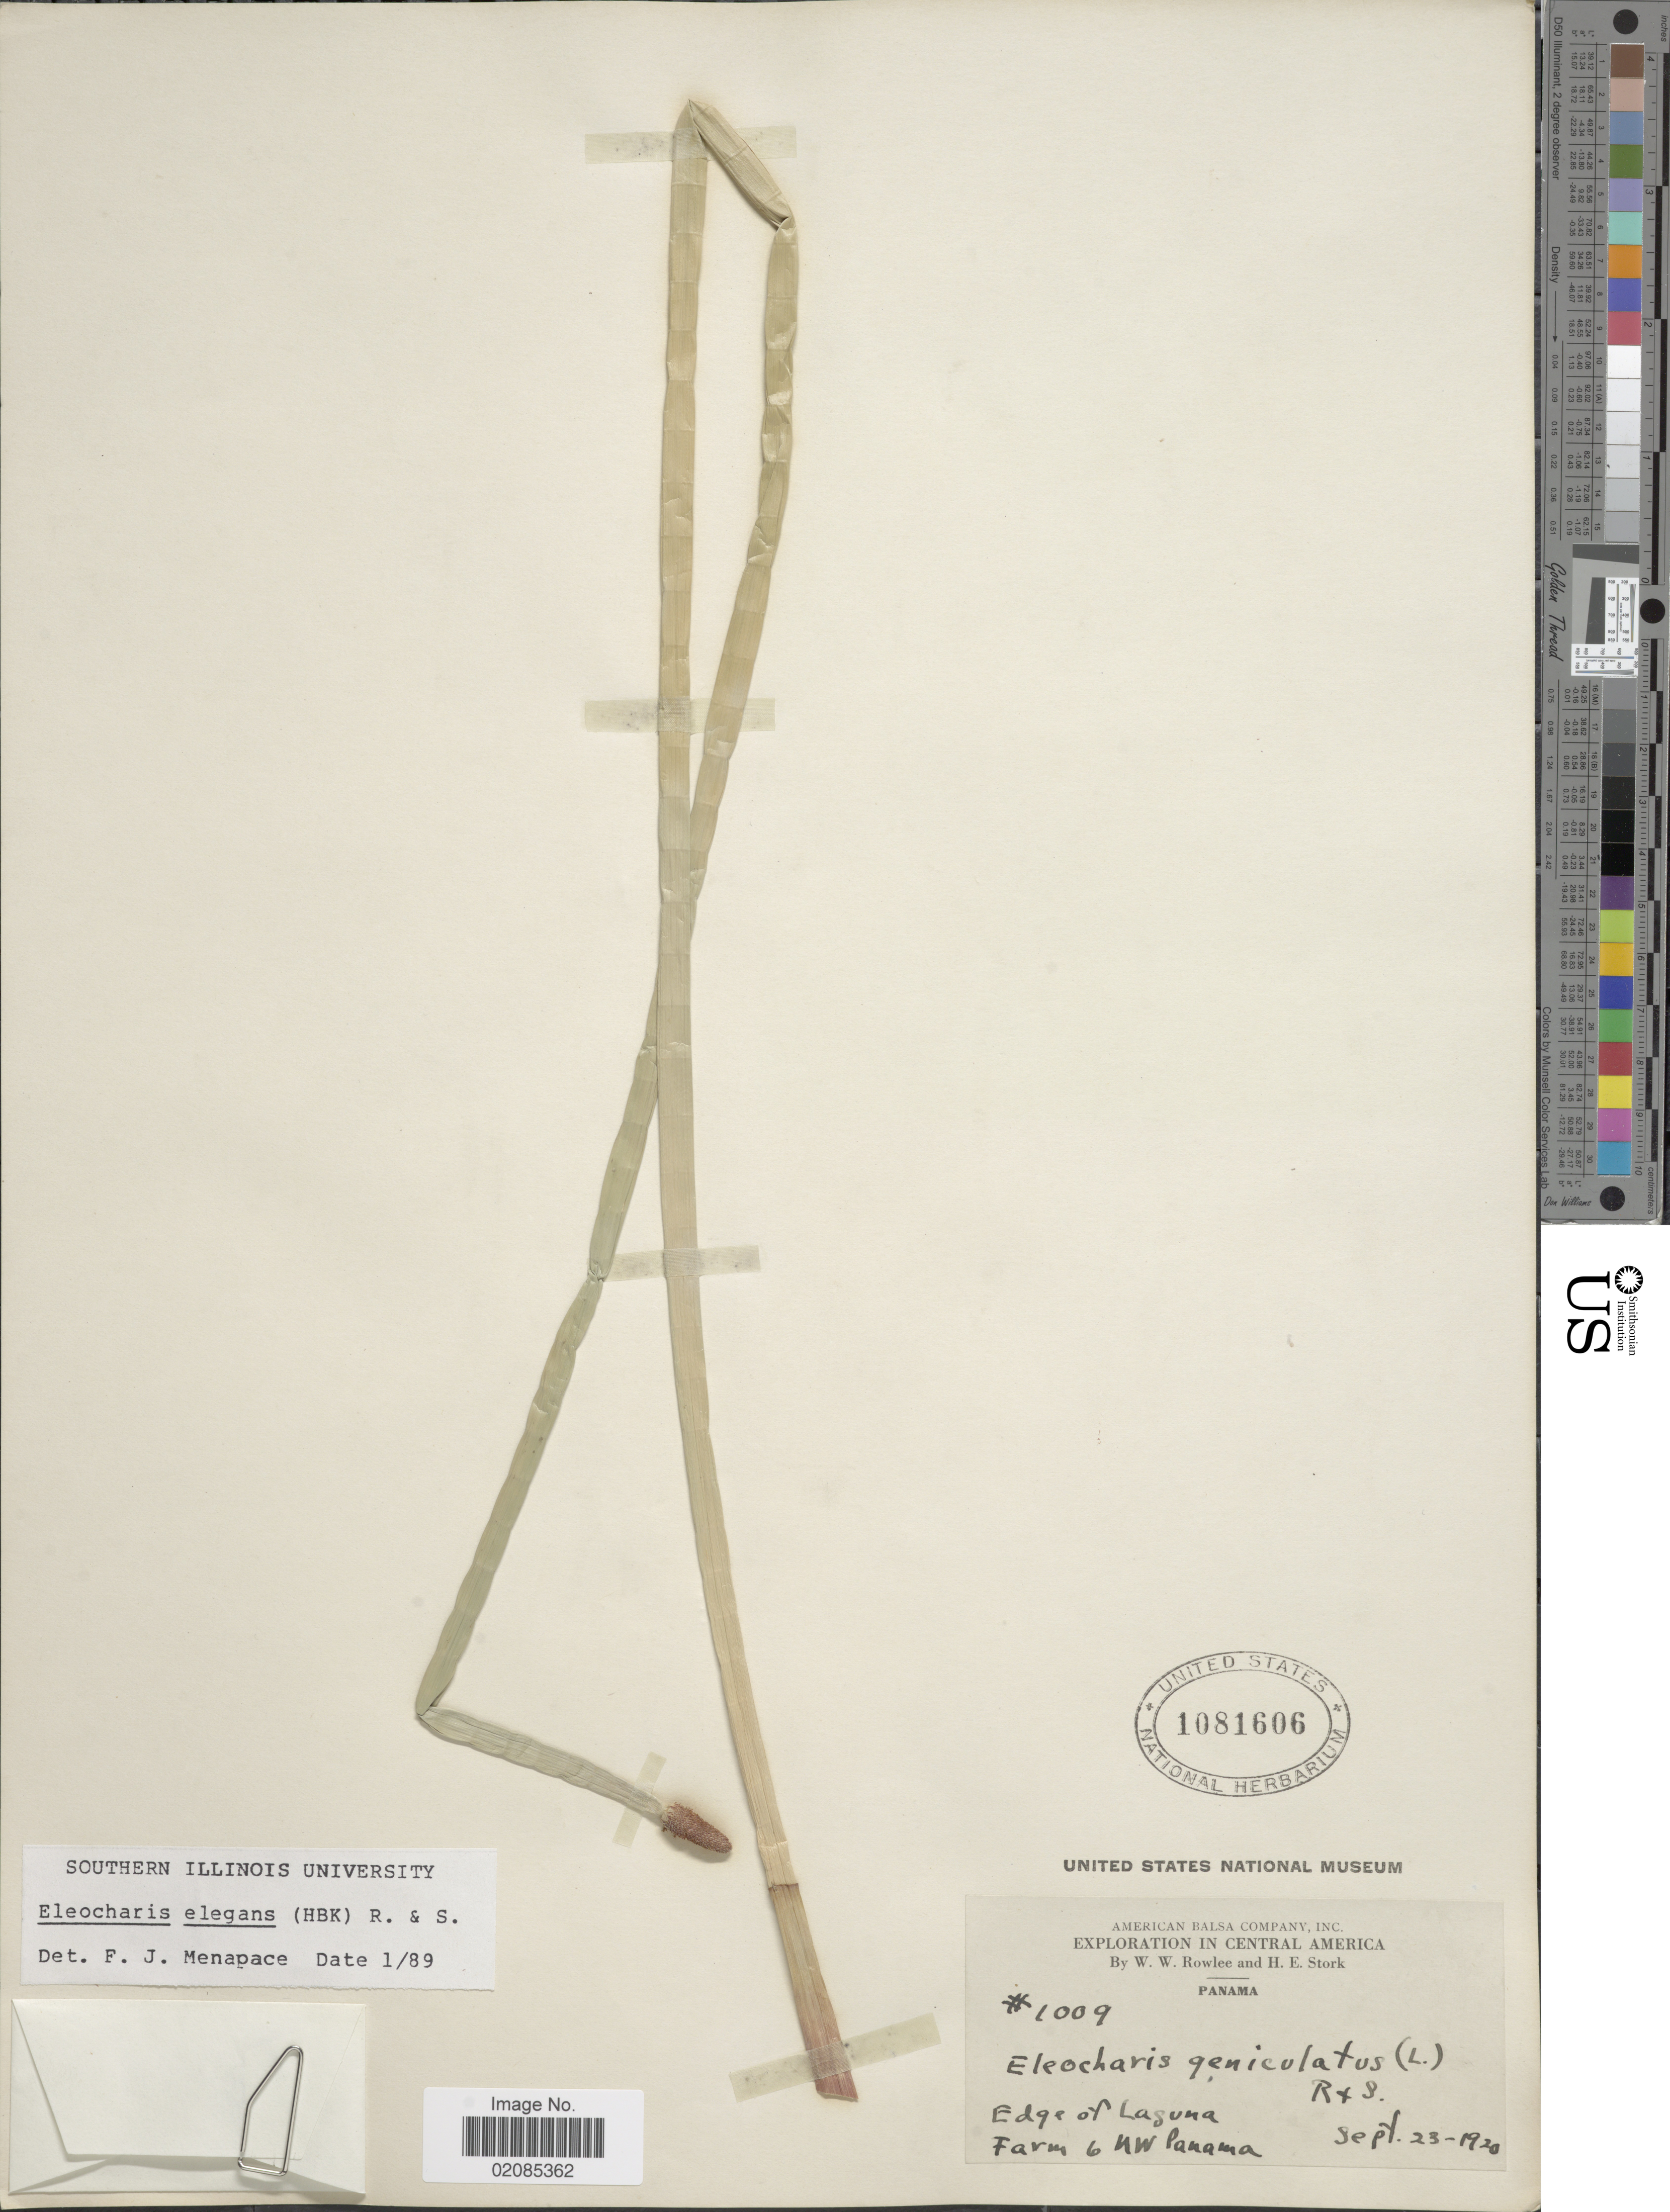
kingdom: Plantae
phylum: Tracheophyta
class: Liliopsida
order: Poales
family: Cyperaceae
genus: Eleocharis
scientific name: Eleocharis elegans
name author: (Kunth) Roem. & Schult.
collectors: W. W. Rowlee & H. E. Stork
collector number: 1009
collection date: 1920-09-23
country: Panama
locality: Central America. Edge of Laguna, Farm 6 NW Panama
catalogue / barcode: US 1081606